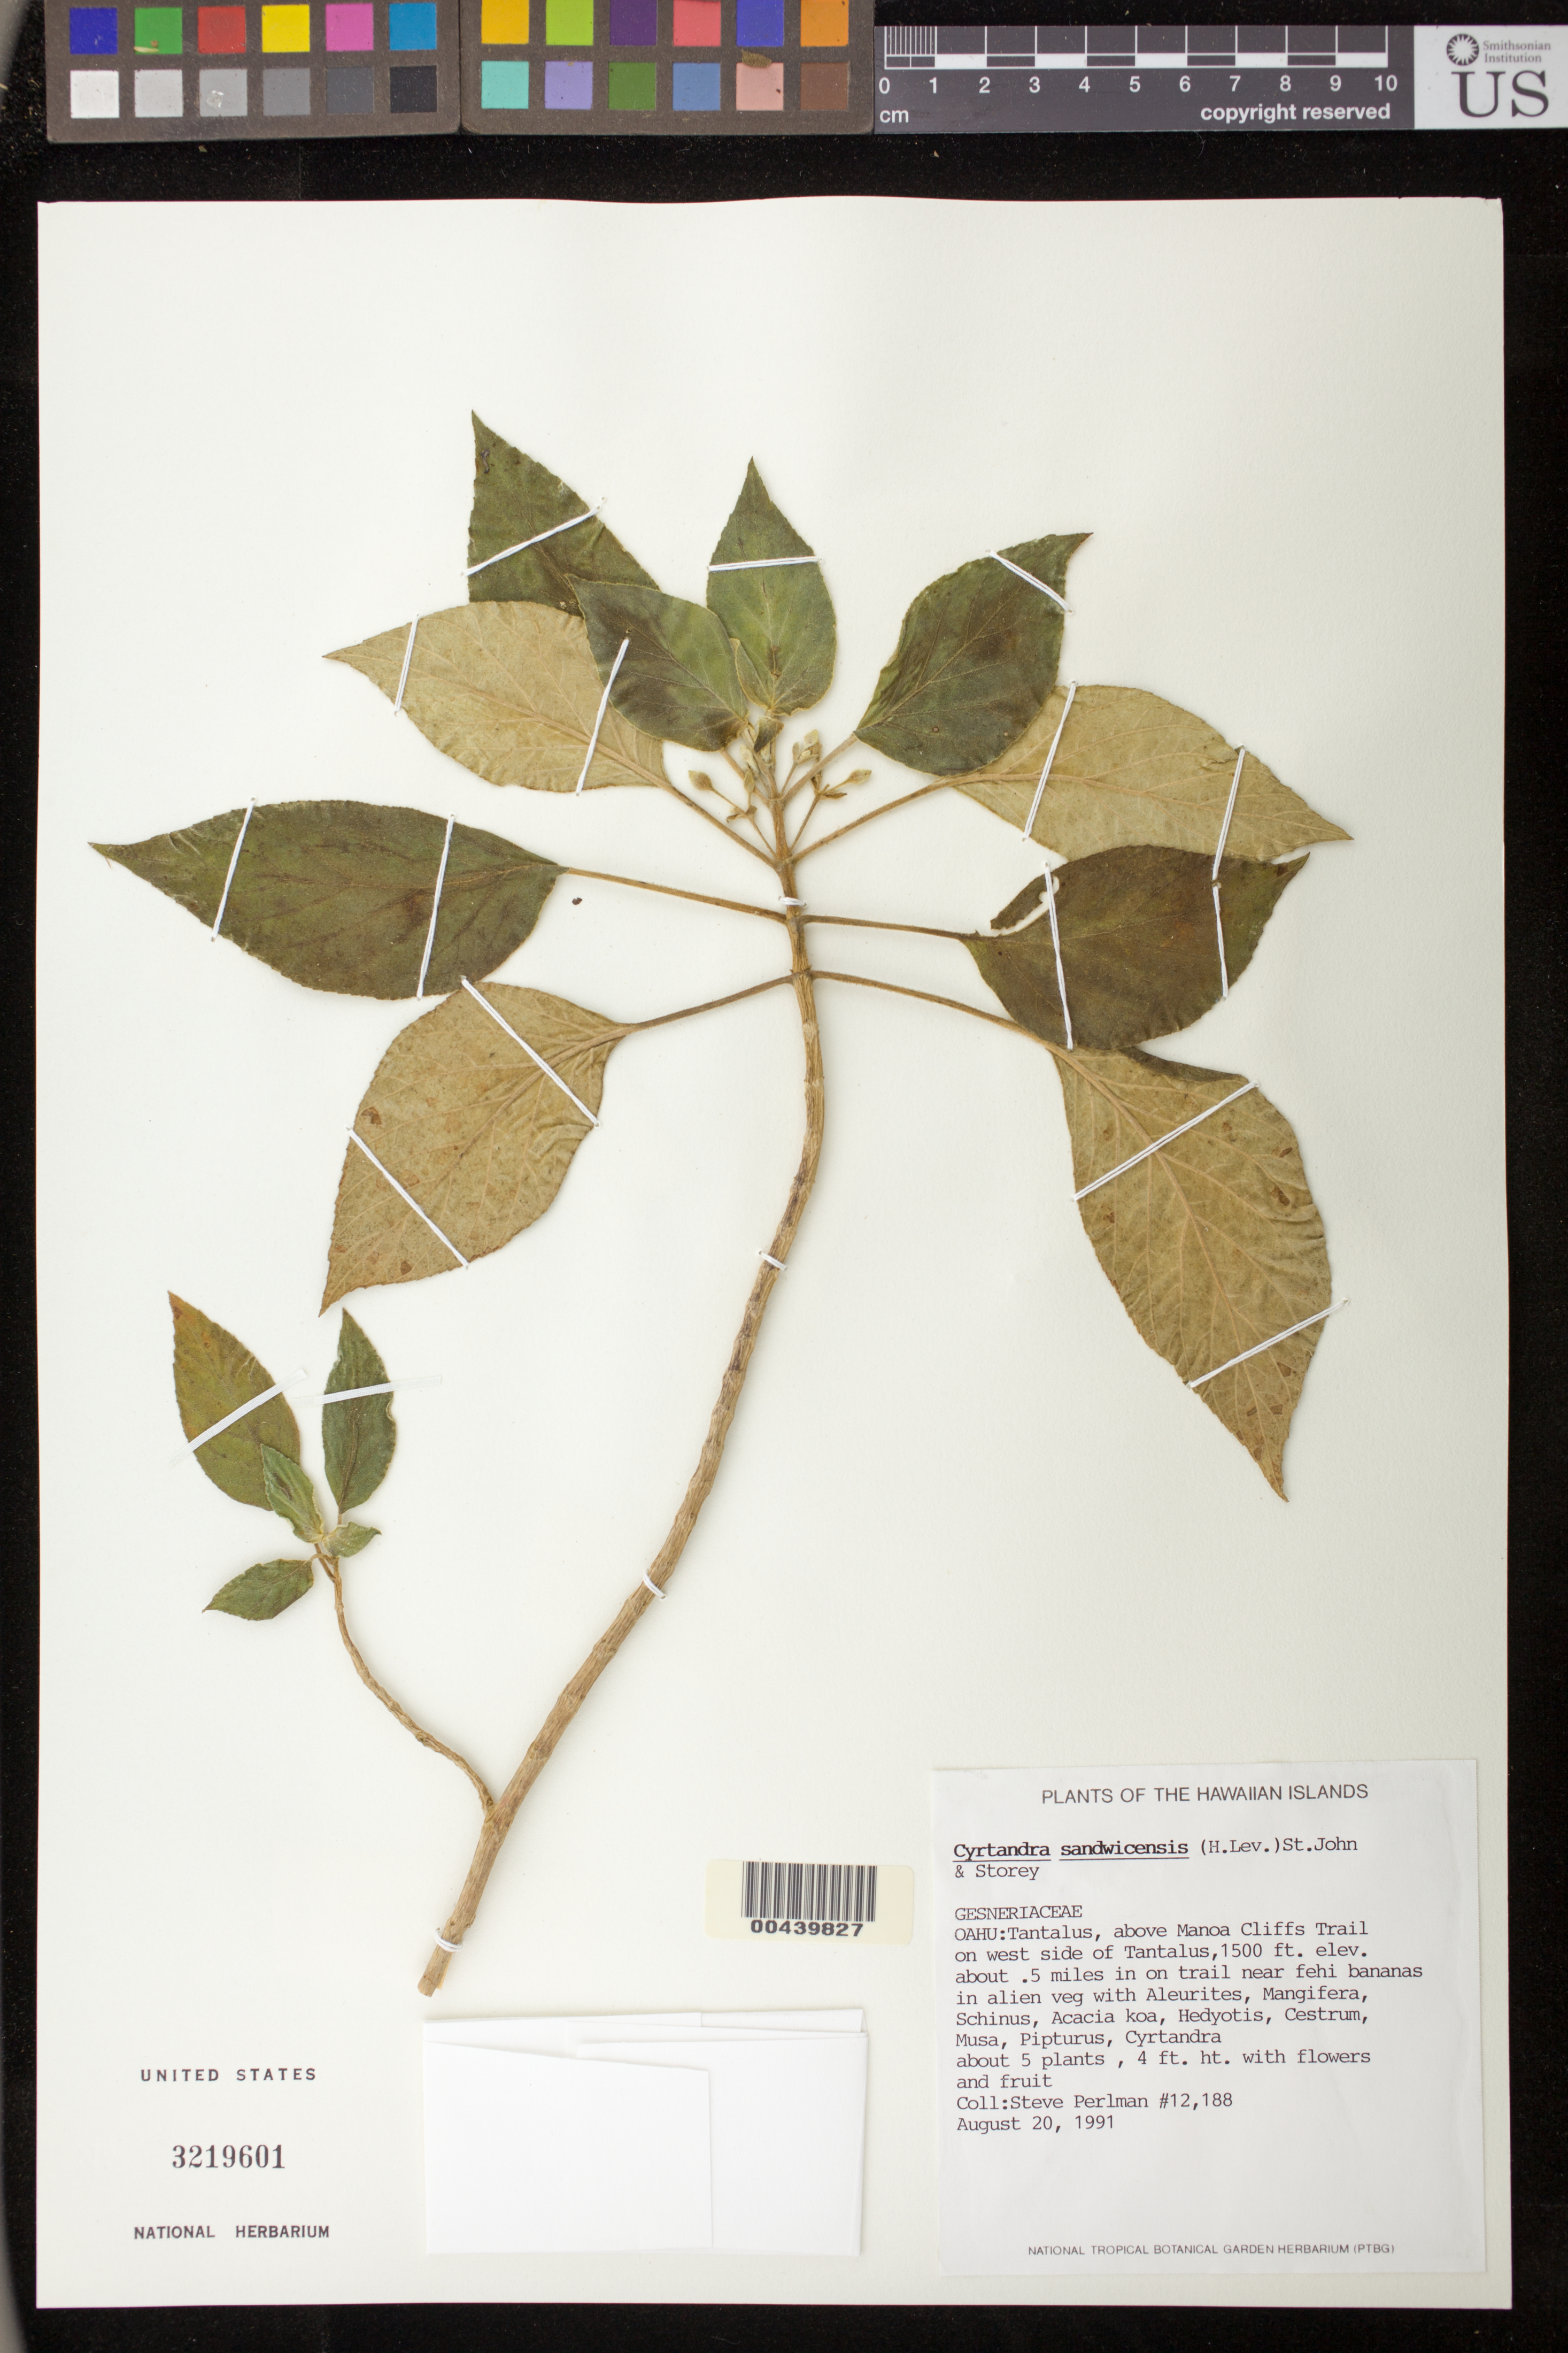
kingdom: Plantae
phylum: Tracheophyta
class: Magnoliopsida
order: Lamiales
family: Gesneriaceae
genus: Cyrtandra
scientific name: Cyrtandra sandwicensis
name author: (H. Lév.) H. St. John & Storey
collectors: S. P. Perlman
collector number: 12188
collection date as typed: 20 Aug 1991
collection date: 1991-08-20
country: United States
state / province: Hawaii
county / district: Honolulu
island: Oahu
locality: Tantalus, Manoa cliffs trail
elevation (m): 457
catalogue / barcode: US 3219601